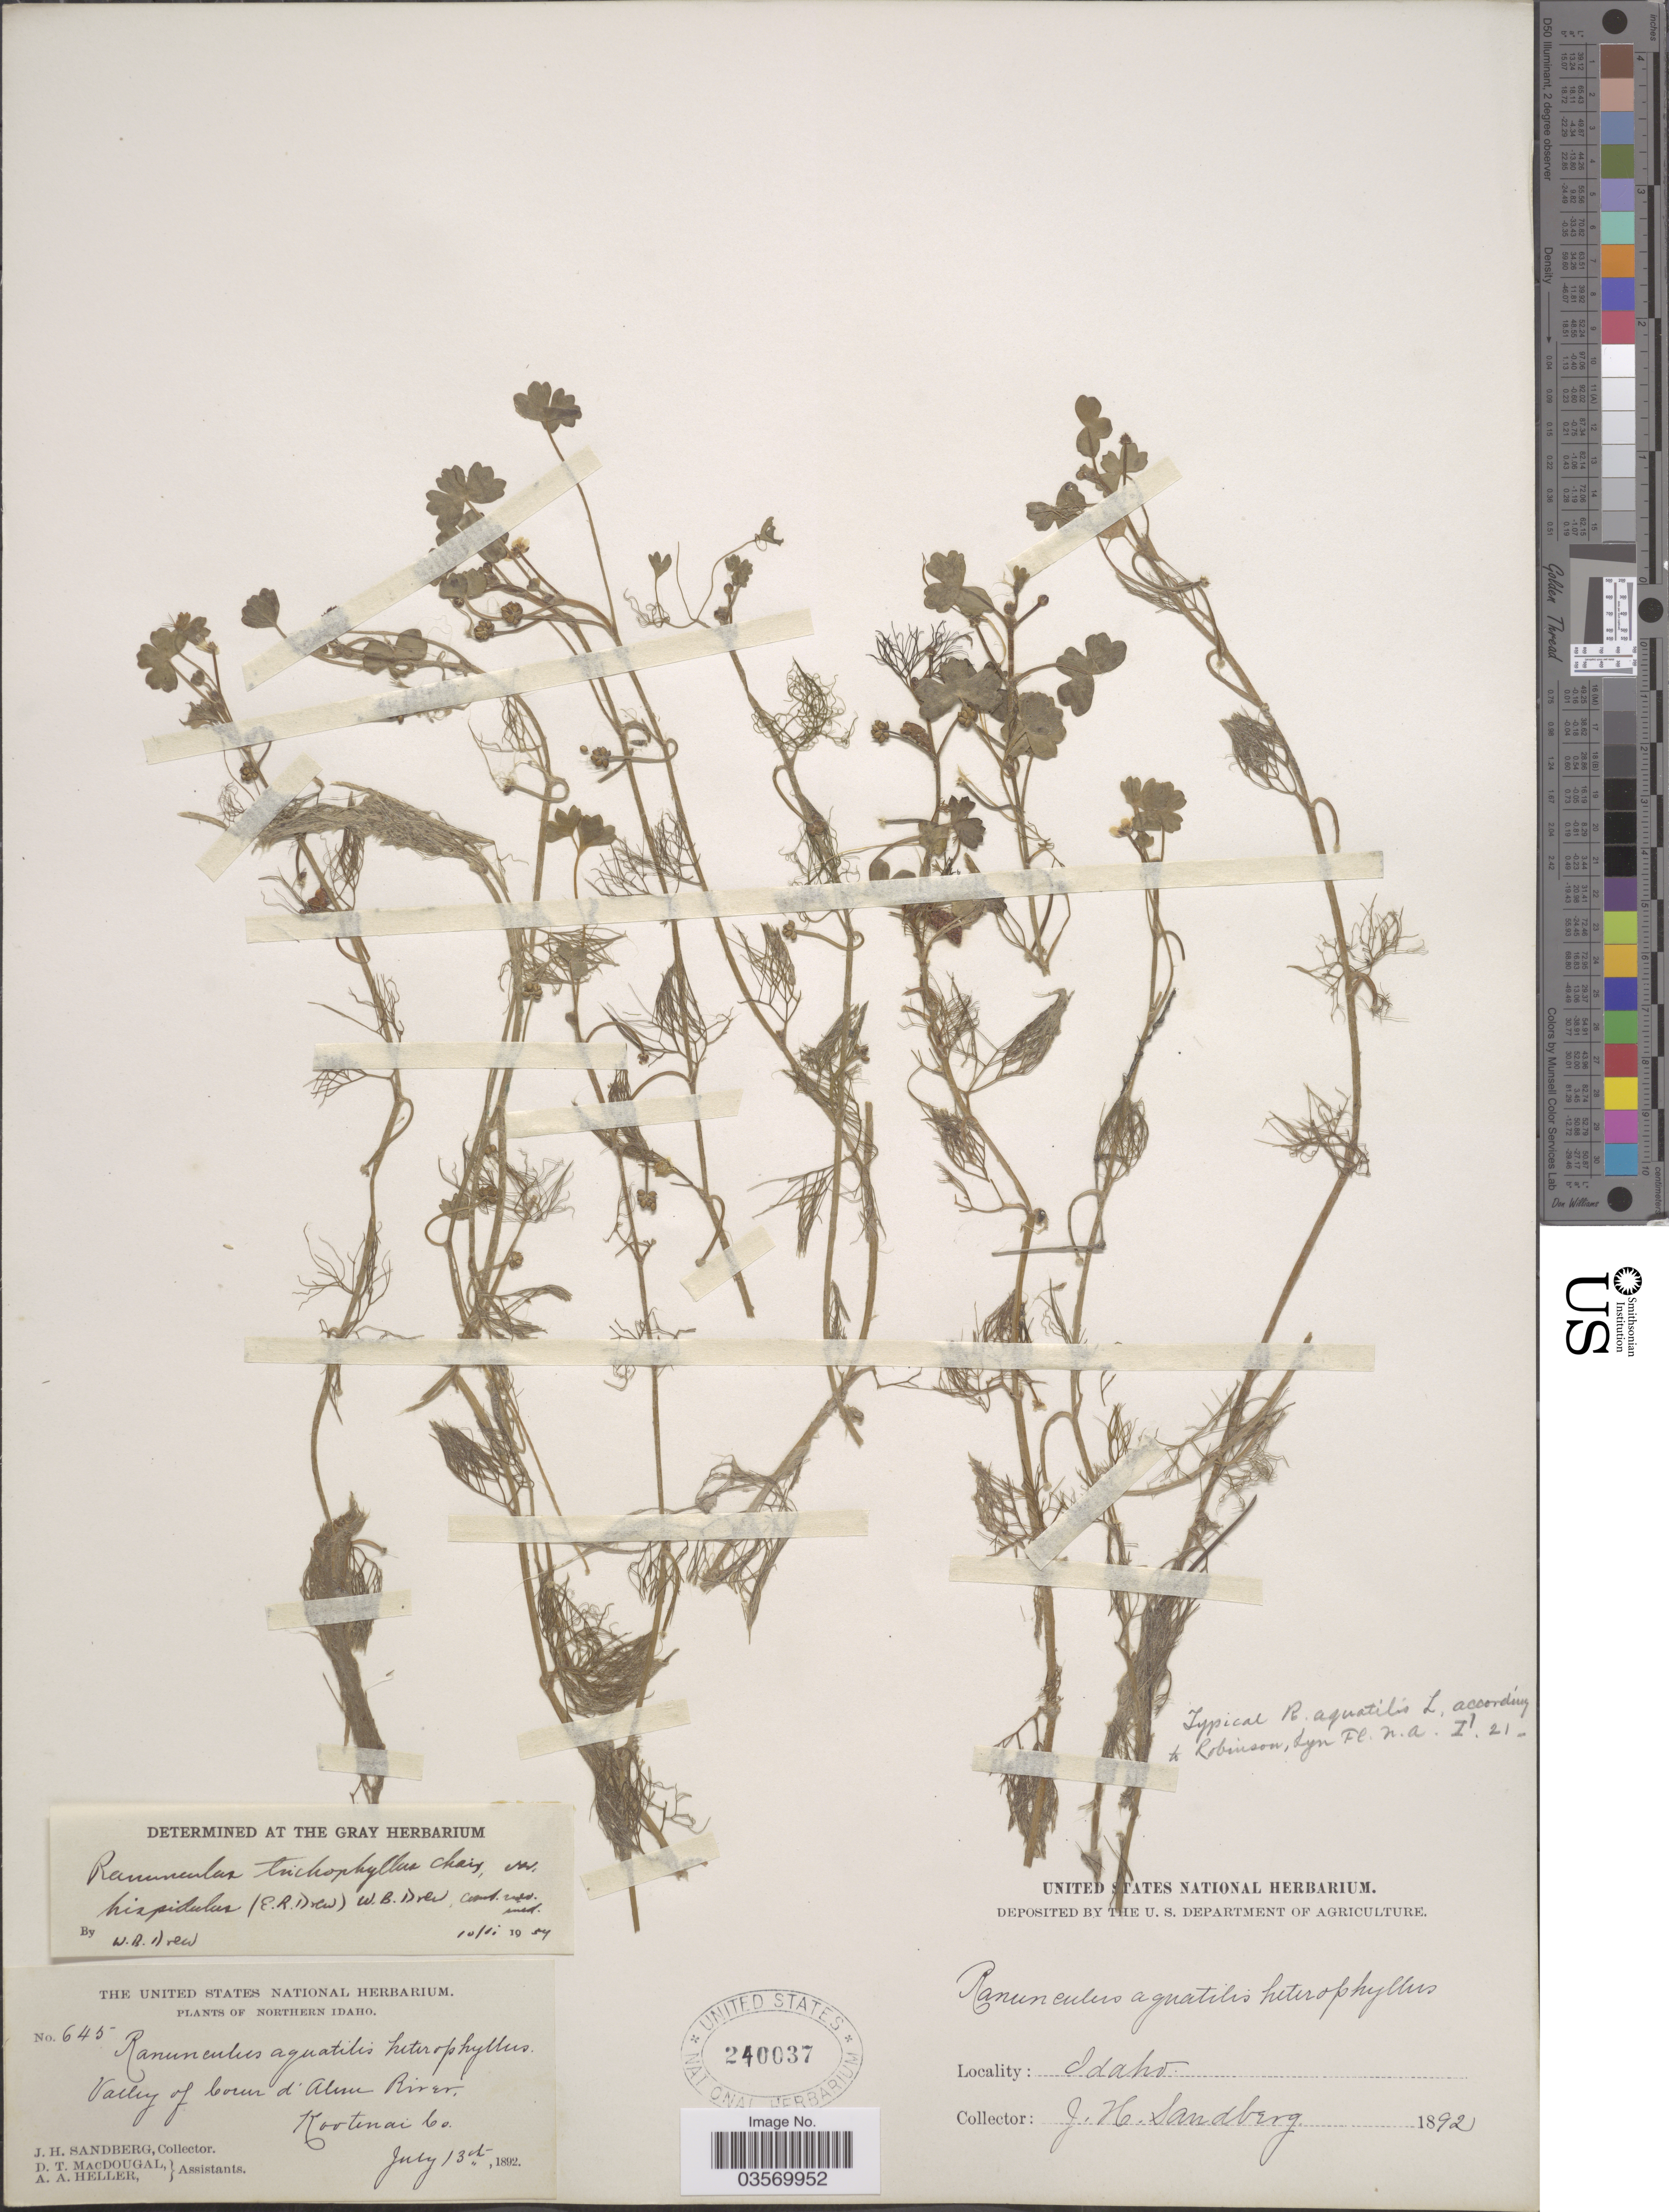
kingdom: Plantae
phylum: Tracheophyta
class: Magnoliopsida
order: Ranunculales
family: Ranunculaceae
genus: Ranunculus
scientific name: Ranunculus mongolicus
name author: (Krylov) Serg.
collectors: J. H. Sandberg, D. T. MacDougal & A. A. Heller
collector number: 645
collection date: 1892-07-13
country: United States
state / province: Idaho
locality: Northern Idaho. Valley of Coeur d'Alene River. Kootenai Co.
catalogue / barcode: US 240037